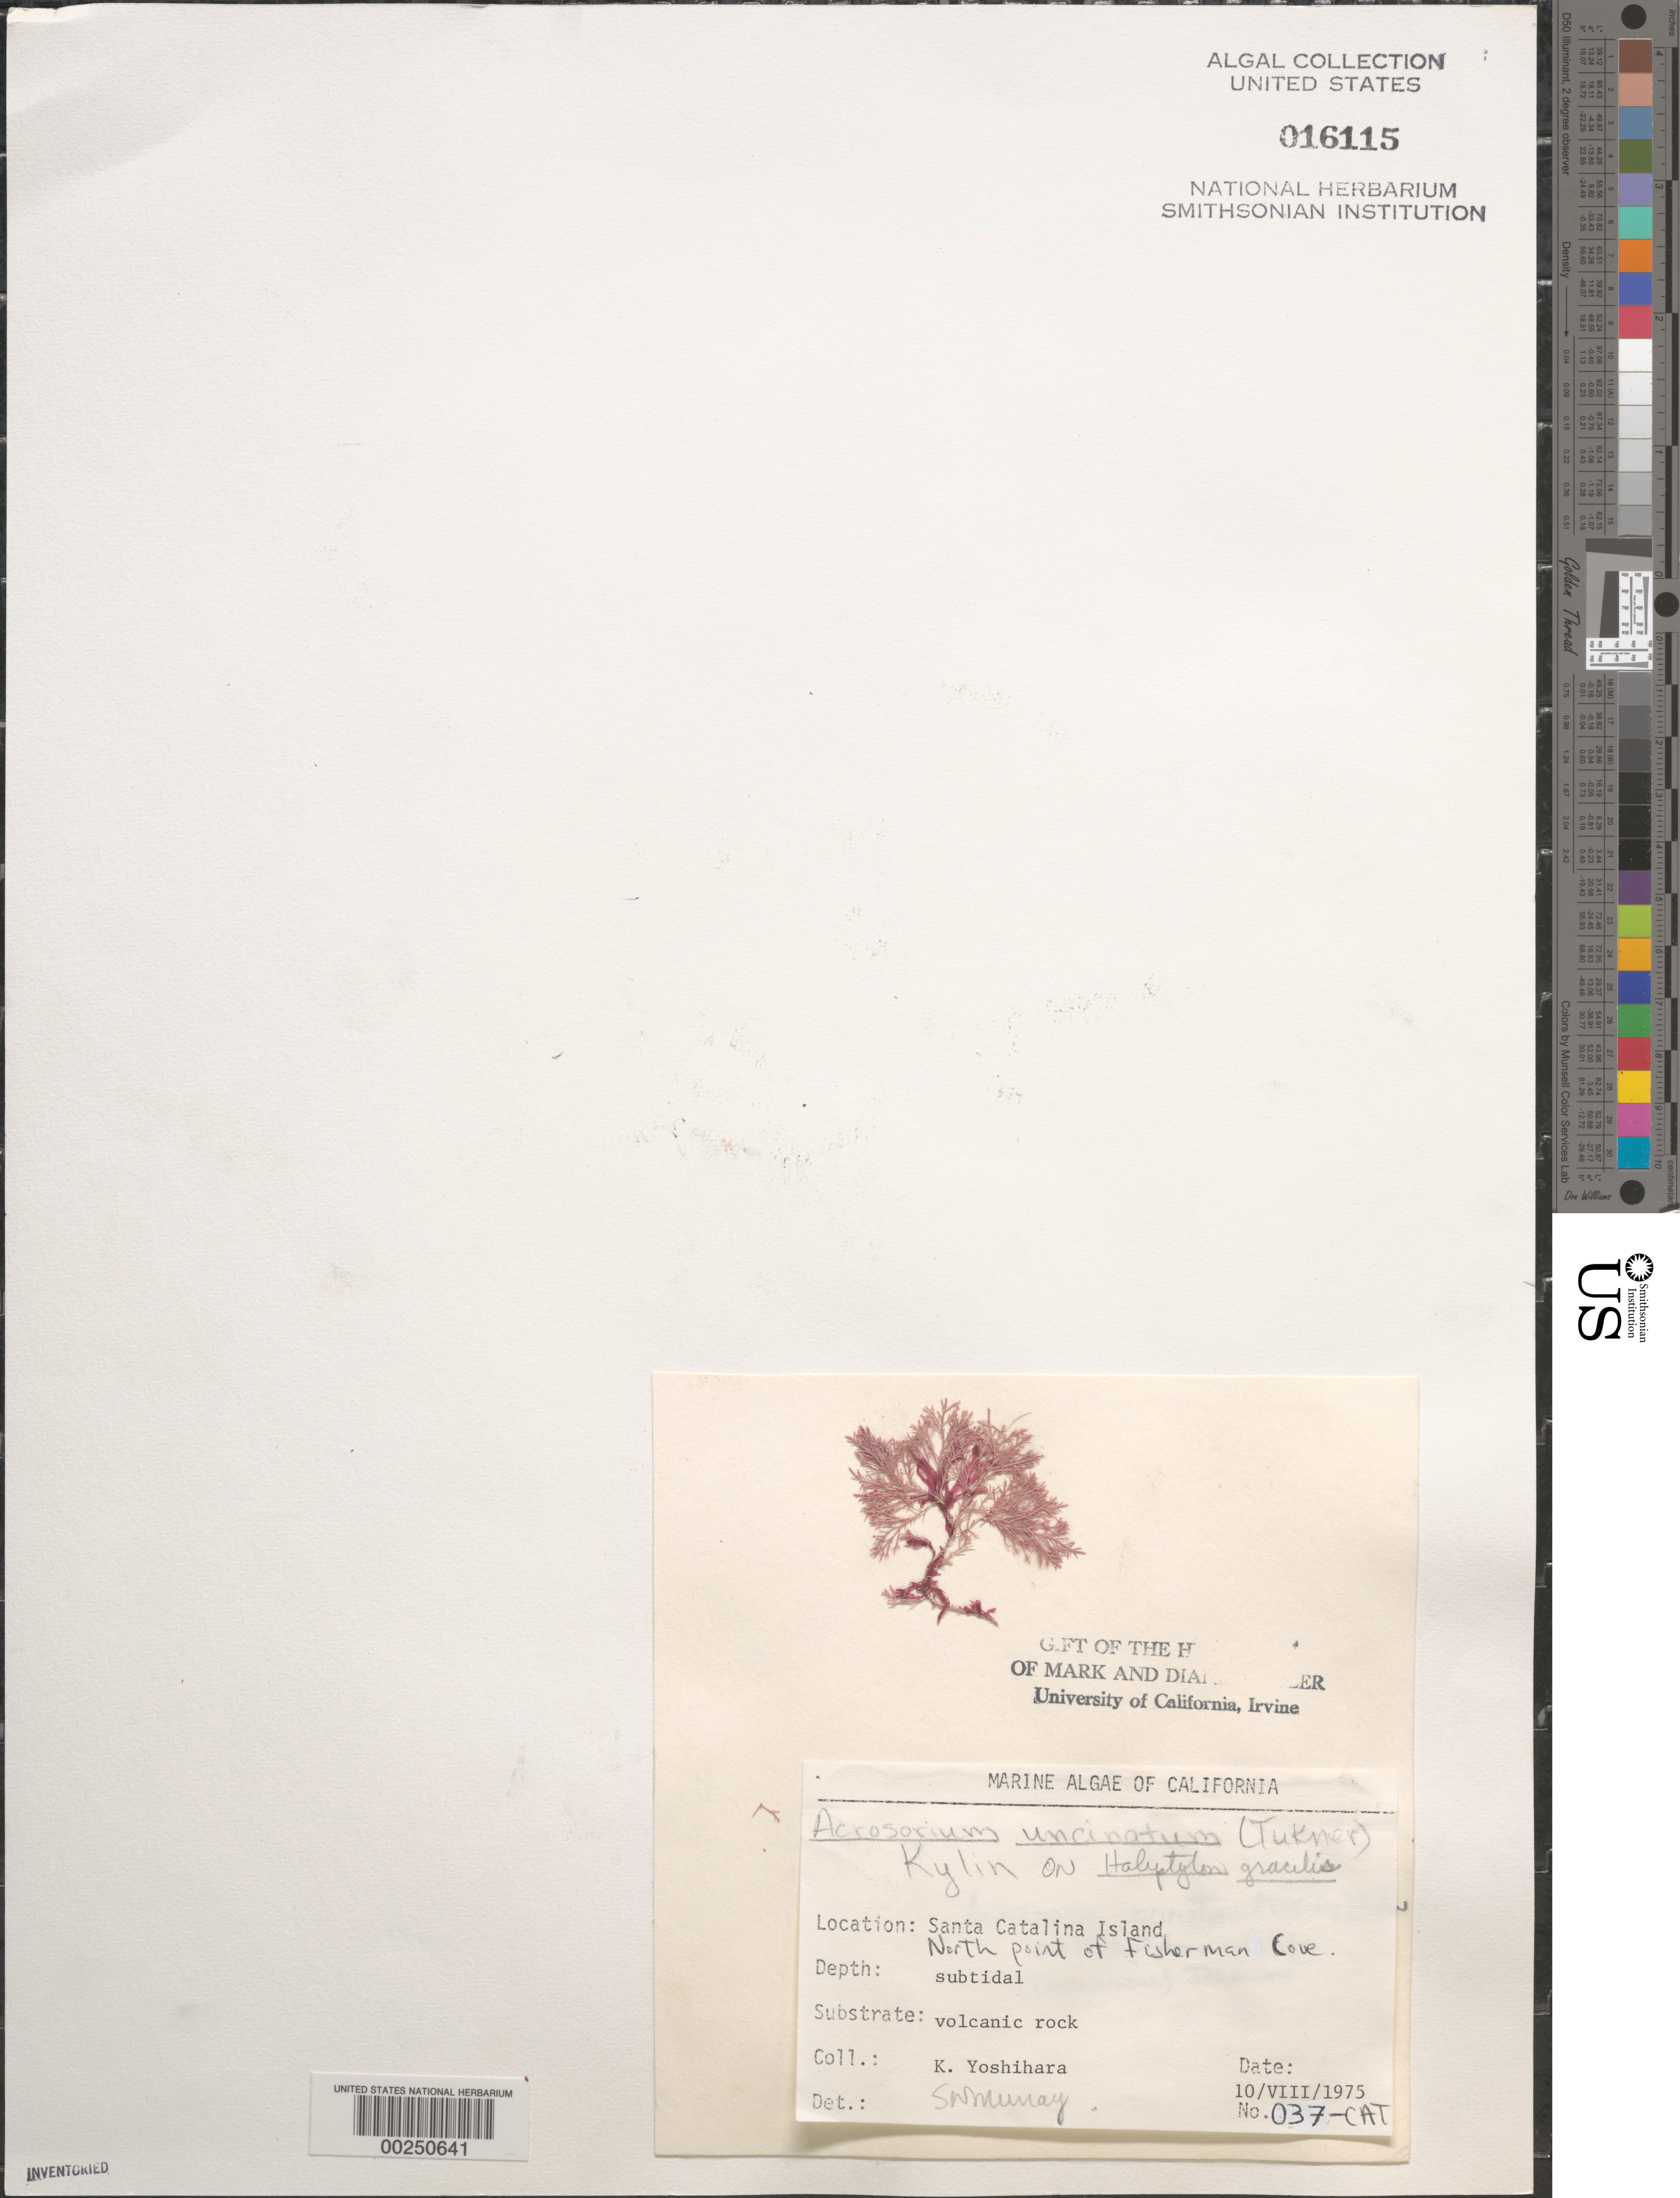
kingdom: Plantae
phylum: Rhodophyta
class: Florideophyceae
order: Ceramiales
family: Delesseriaceae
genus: Cryptopleura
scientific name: Cryptopleura ramosa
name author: (Huds.) L.M. Newton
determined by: Algae name updating Project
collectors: K. Yoshihara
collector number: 037-cat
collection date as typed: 10 Aug 1975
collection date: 1975-08-10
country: United States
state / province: California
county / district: Los Angeles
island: Santa Catalina Island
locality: Fishermen Cove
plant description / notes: BLM-SOCALBIGHT Rocky Intertidal Survey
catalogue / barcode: US 16115